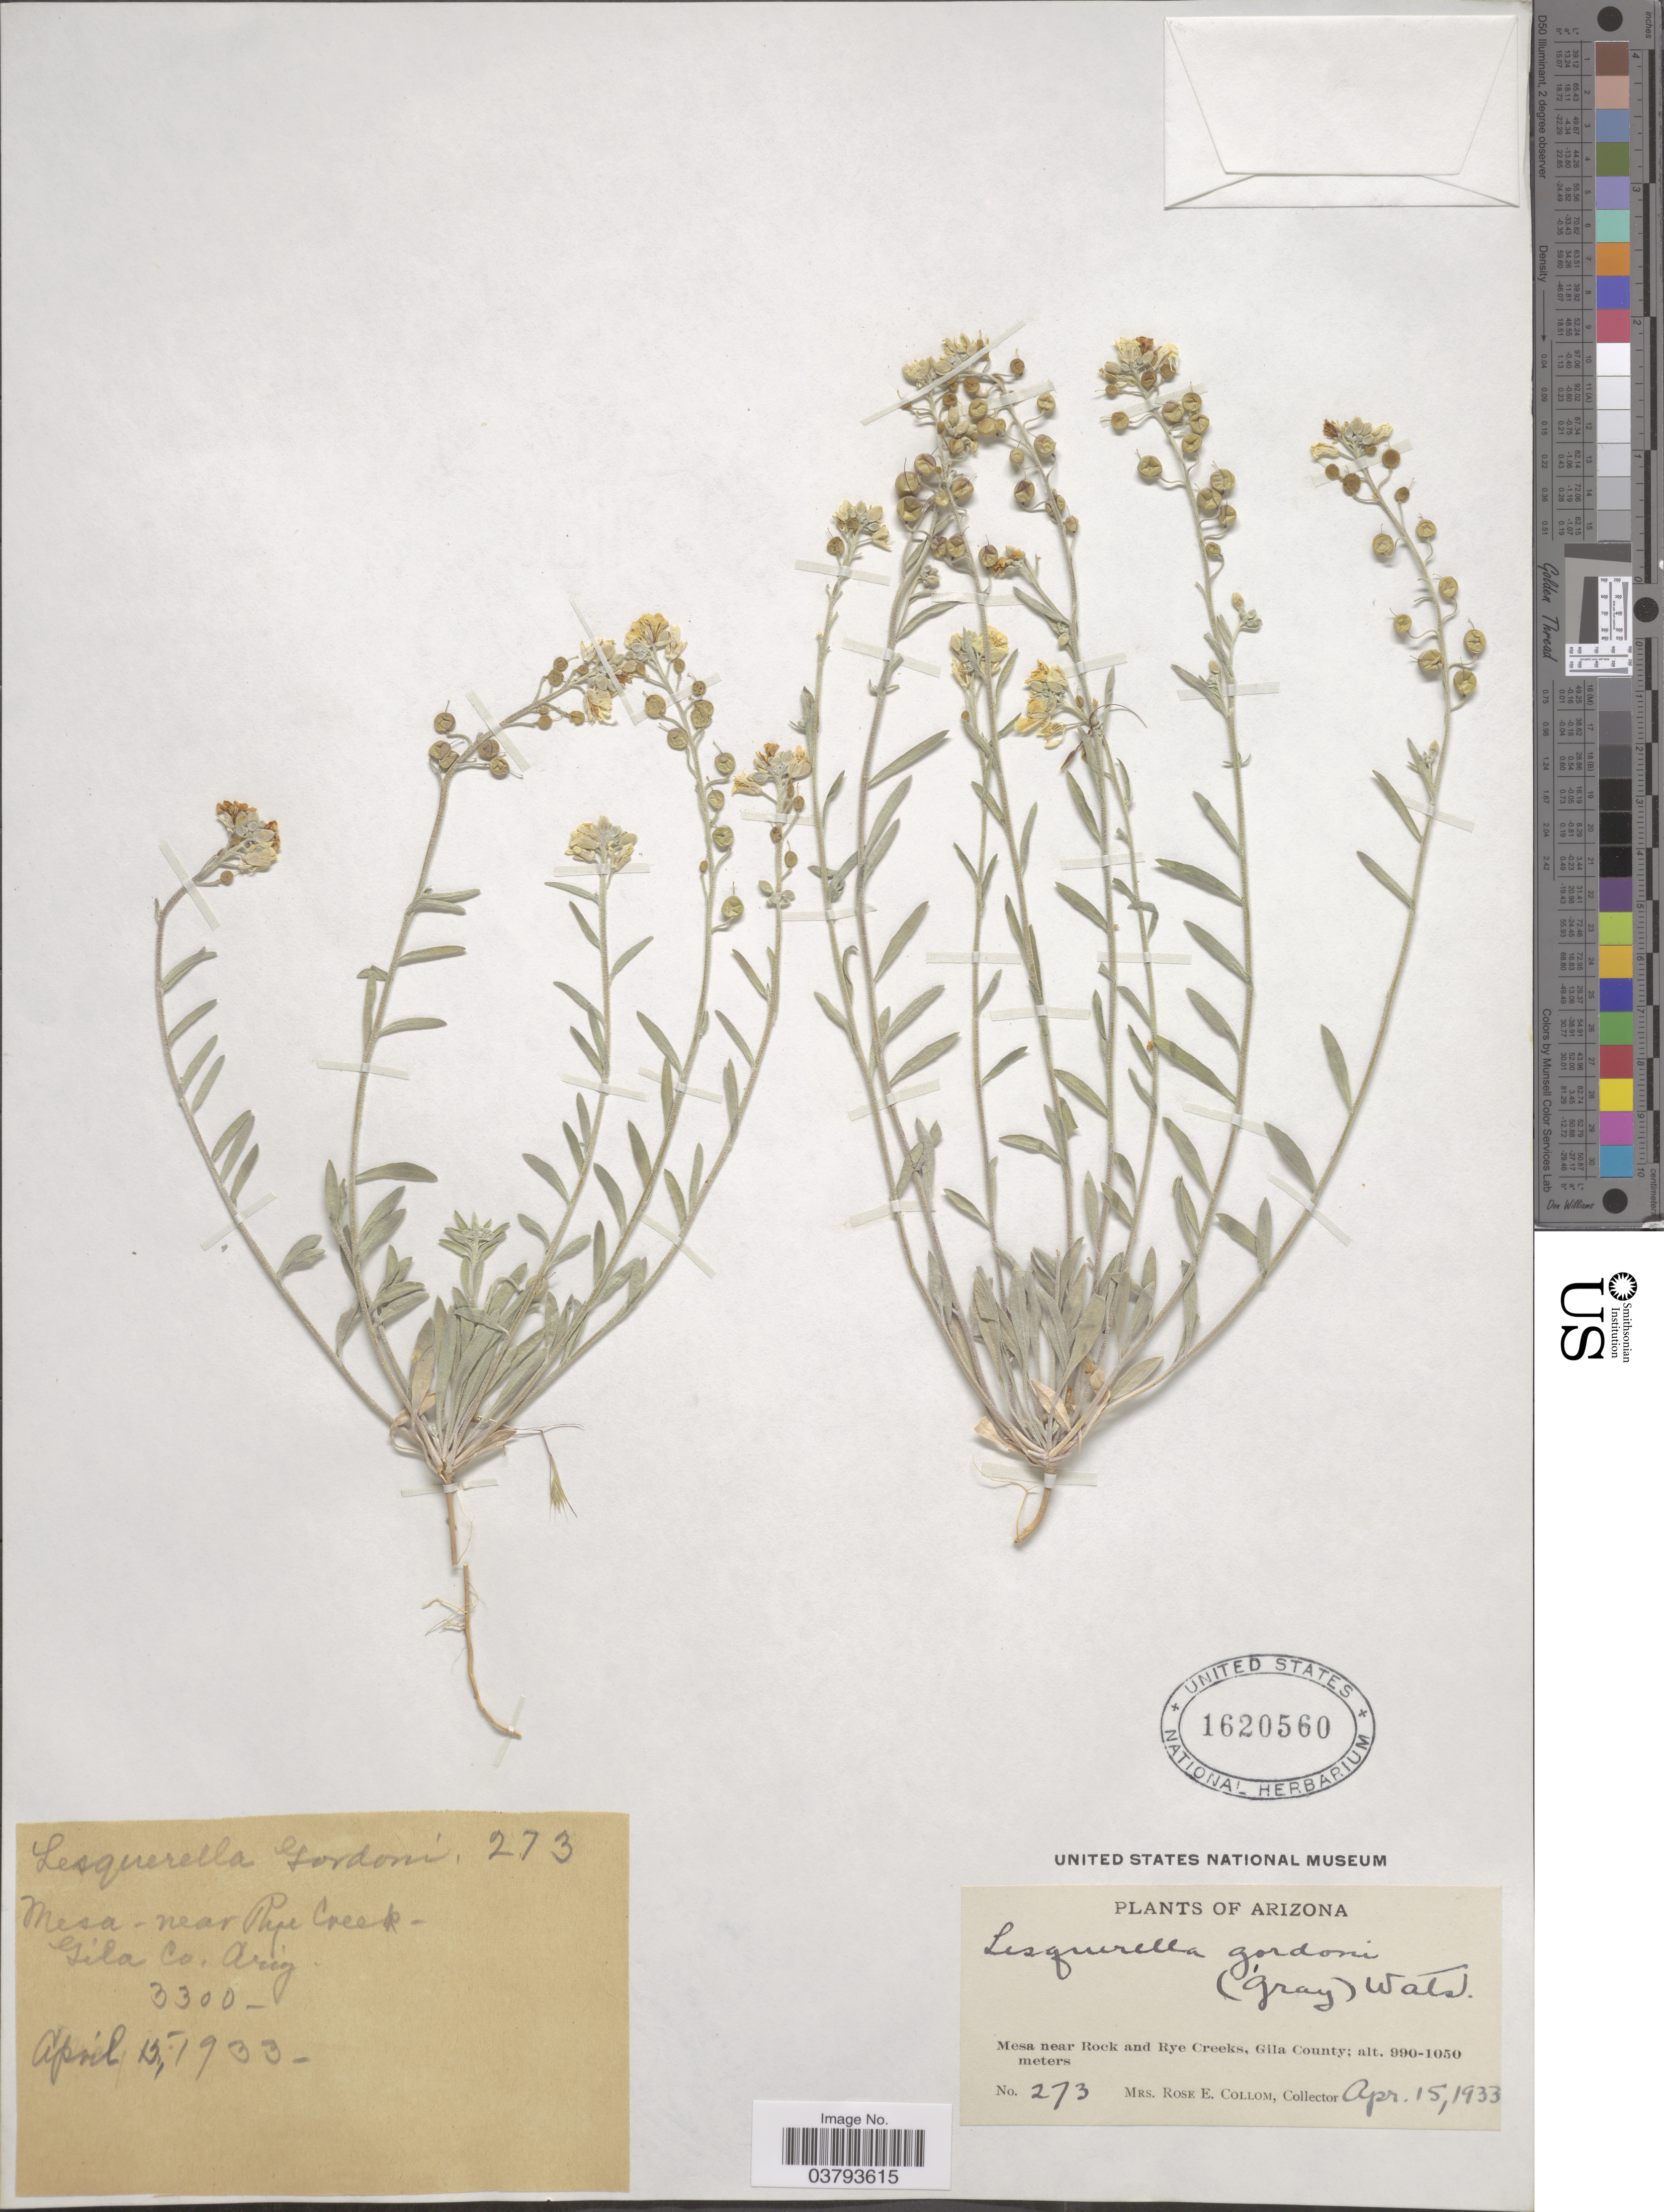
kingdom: Plantae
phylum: Tracheophyta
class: Magnoliopsida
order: Brassicales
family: Brassicaceae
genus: Lesquerella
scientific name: Lesquerella gordonii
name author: (A. Gray) S. Watson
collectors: R. E. Collom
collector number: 273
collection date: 1933-04-15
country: United States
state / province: Arizona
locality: Mesa near Rock and Rye Creeks, Gila County.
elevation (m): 990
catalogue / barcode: US 1620560